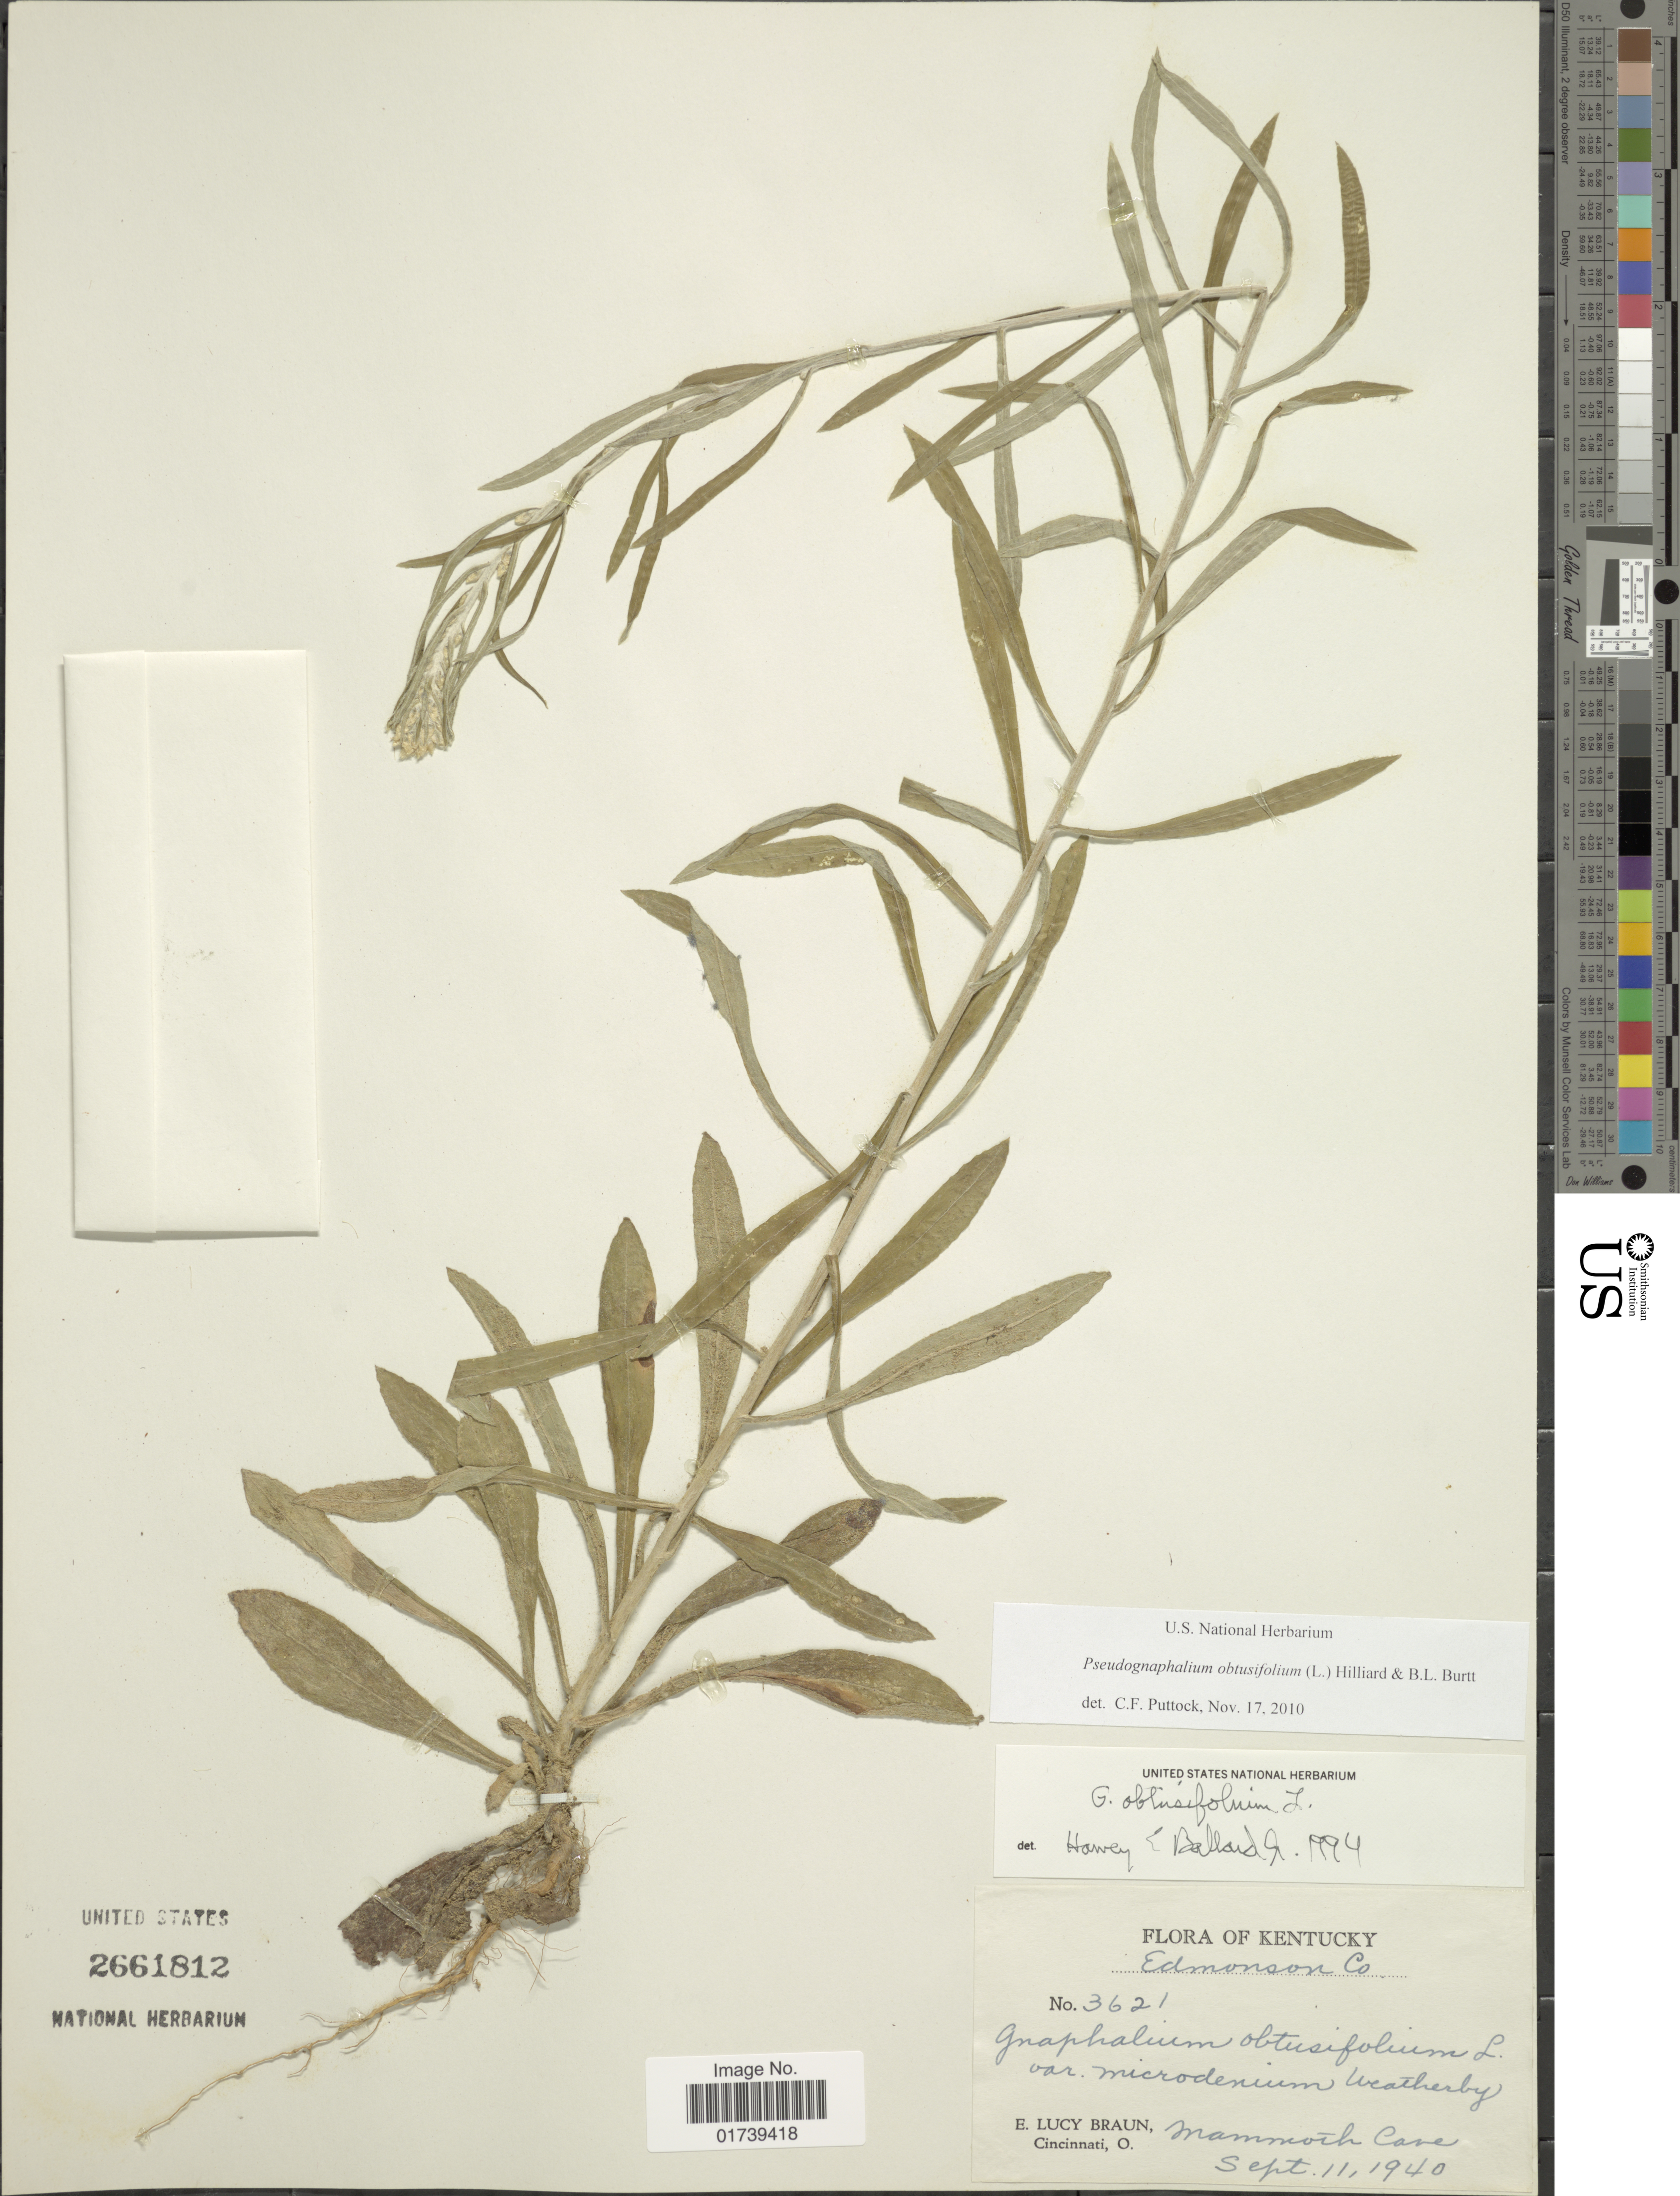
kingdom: Plantae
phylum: Tracheophyta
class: Magnoliopsida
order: Asterales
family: Asteraceae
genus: Pseudognaphalium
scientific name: Pseudognaphalium obtusifolium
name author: (L.) Hilliard & B.L. Burtt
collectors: E. L. Braun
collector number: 3621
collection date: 1940-09-11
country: United States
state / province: Kentucky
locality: Mammoth Cave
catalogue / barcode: US 2661812